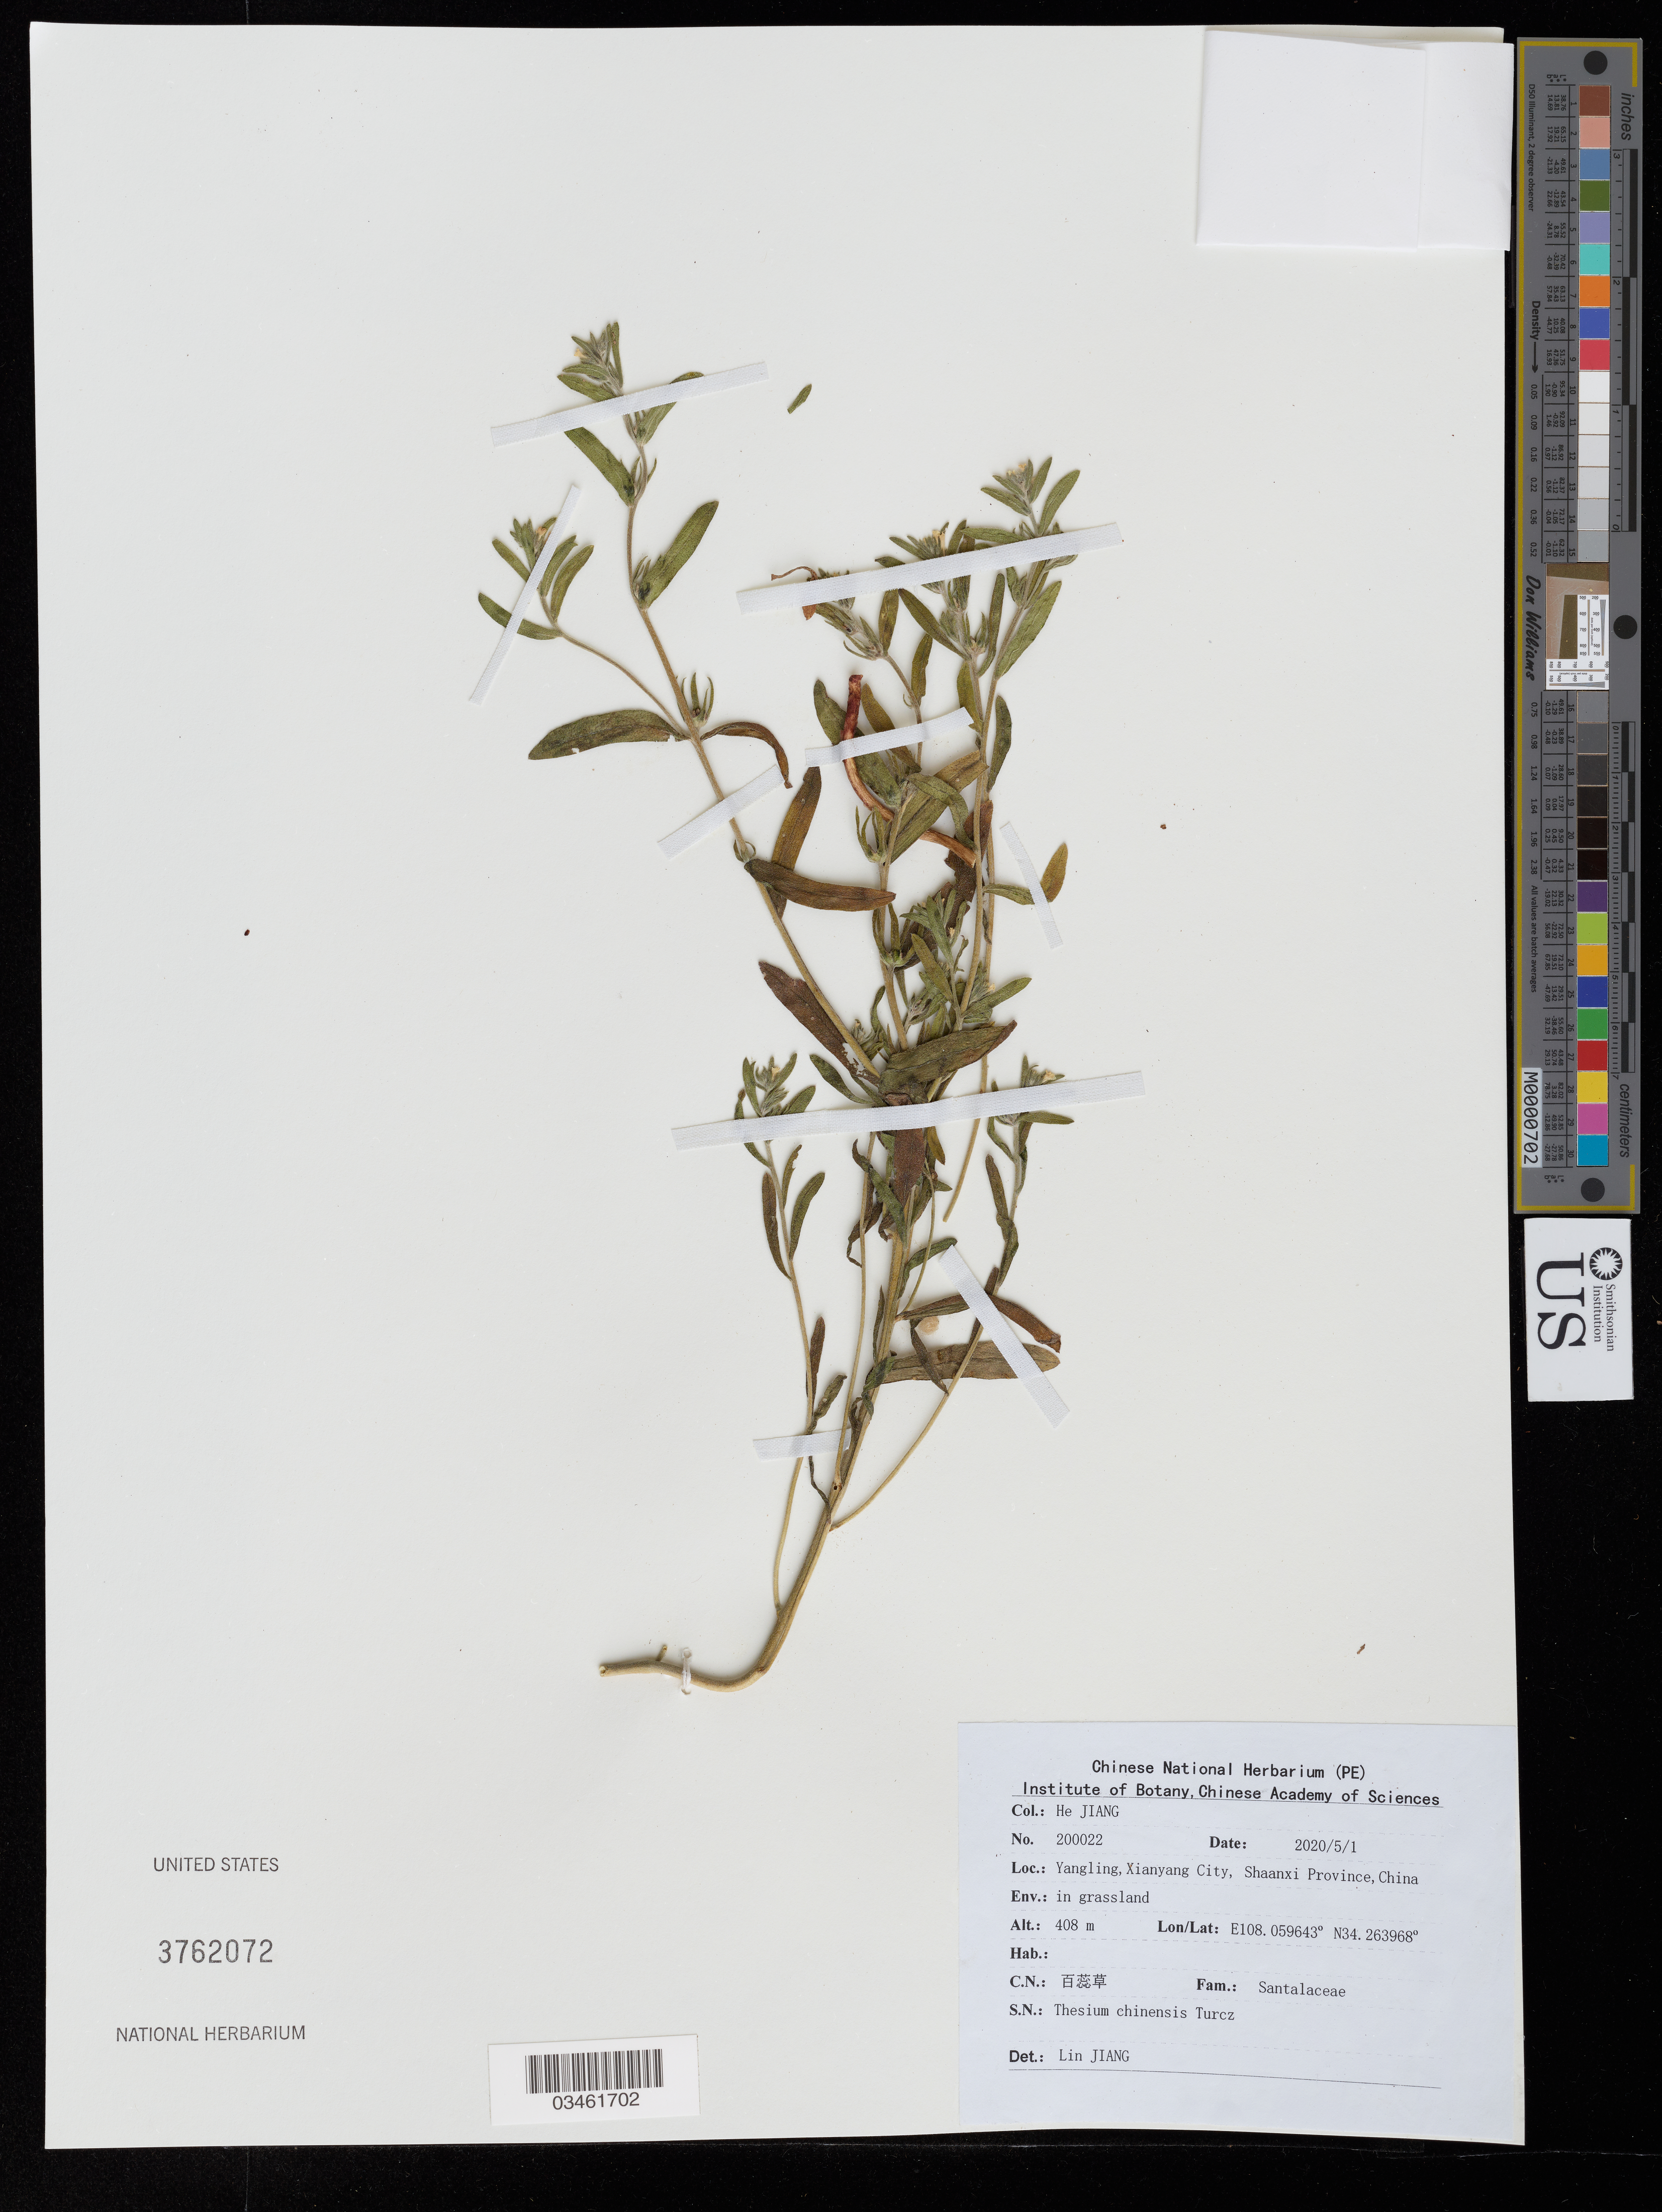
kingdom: Plantae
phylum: Tracheophyta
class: Magnoliopsida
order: Santalales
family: Thesiaceae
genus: Thesium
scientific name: Thesium chinense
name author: Turcz.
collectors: H. Jiang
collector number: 200022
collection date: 2020-05-01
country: China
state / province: Shaanxi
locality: Yangling, Xianyang City.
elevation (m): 408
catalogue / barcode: US 3762072